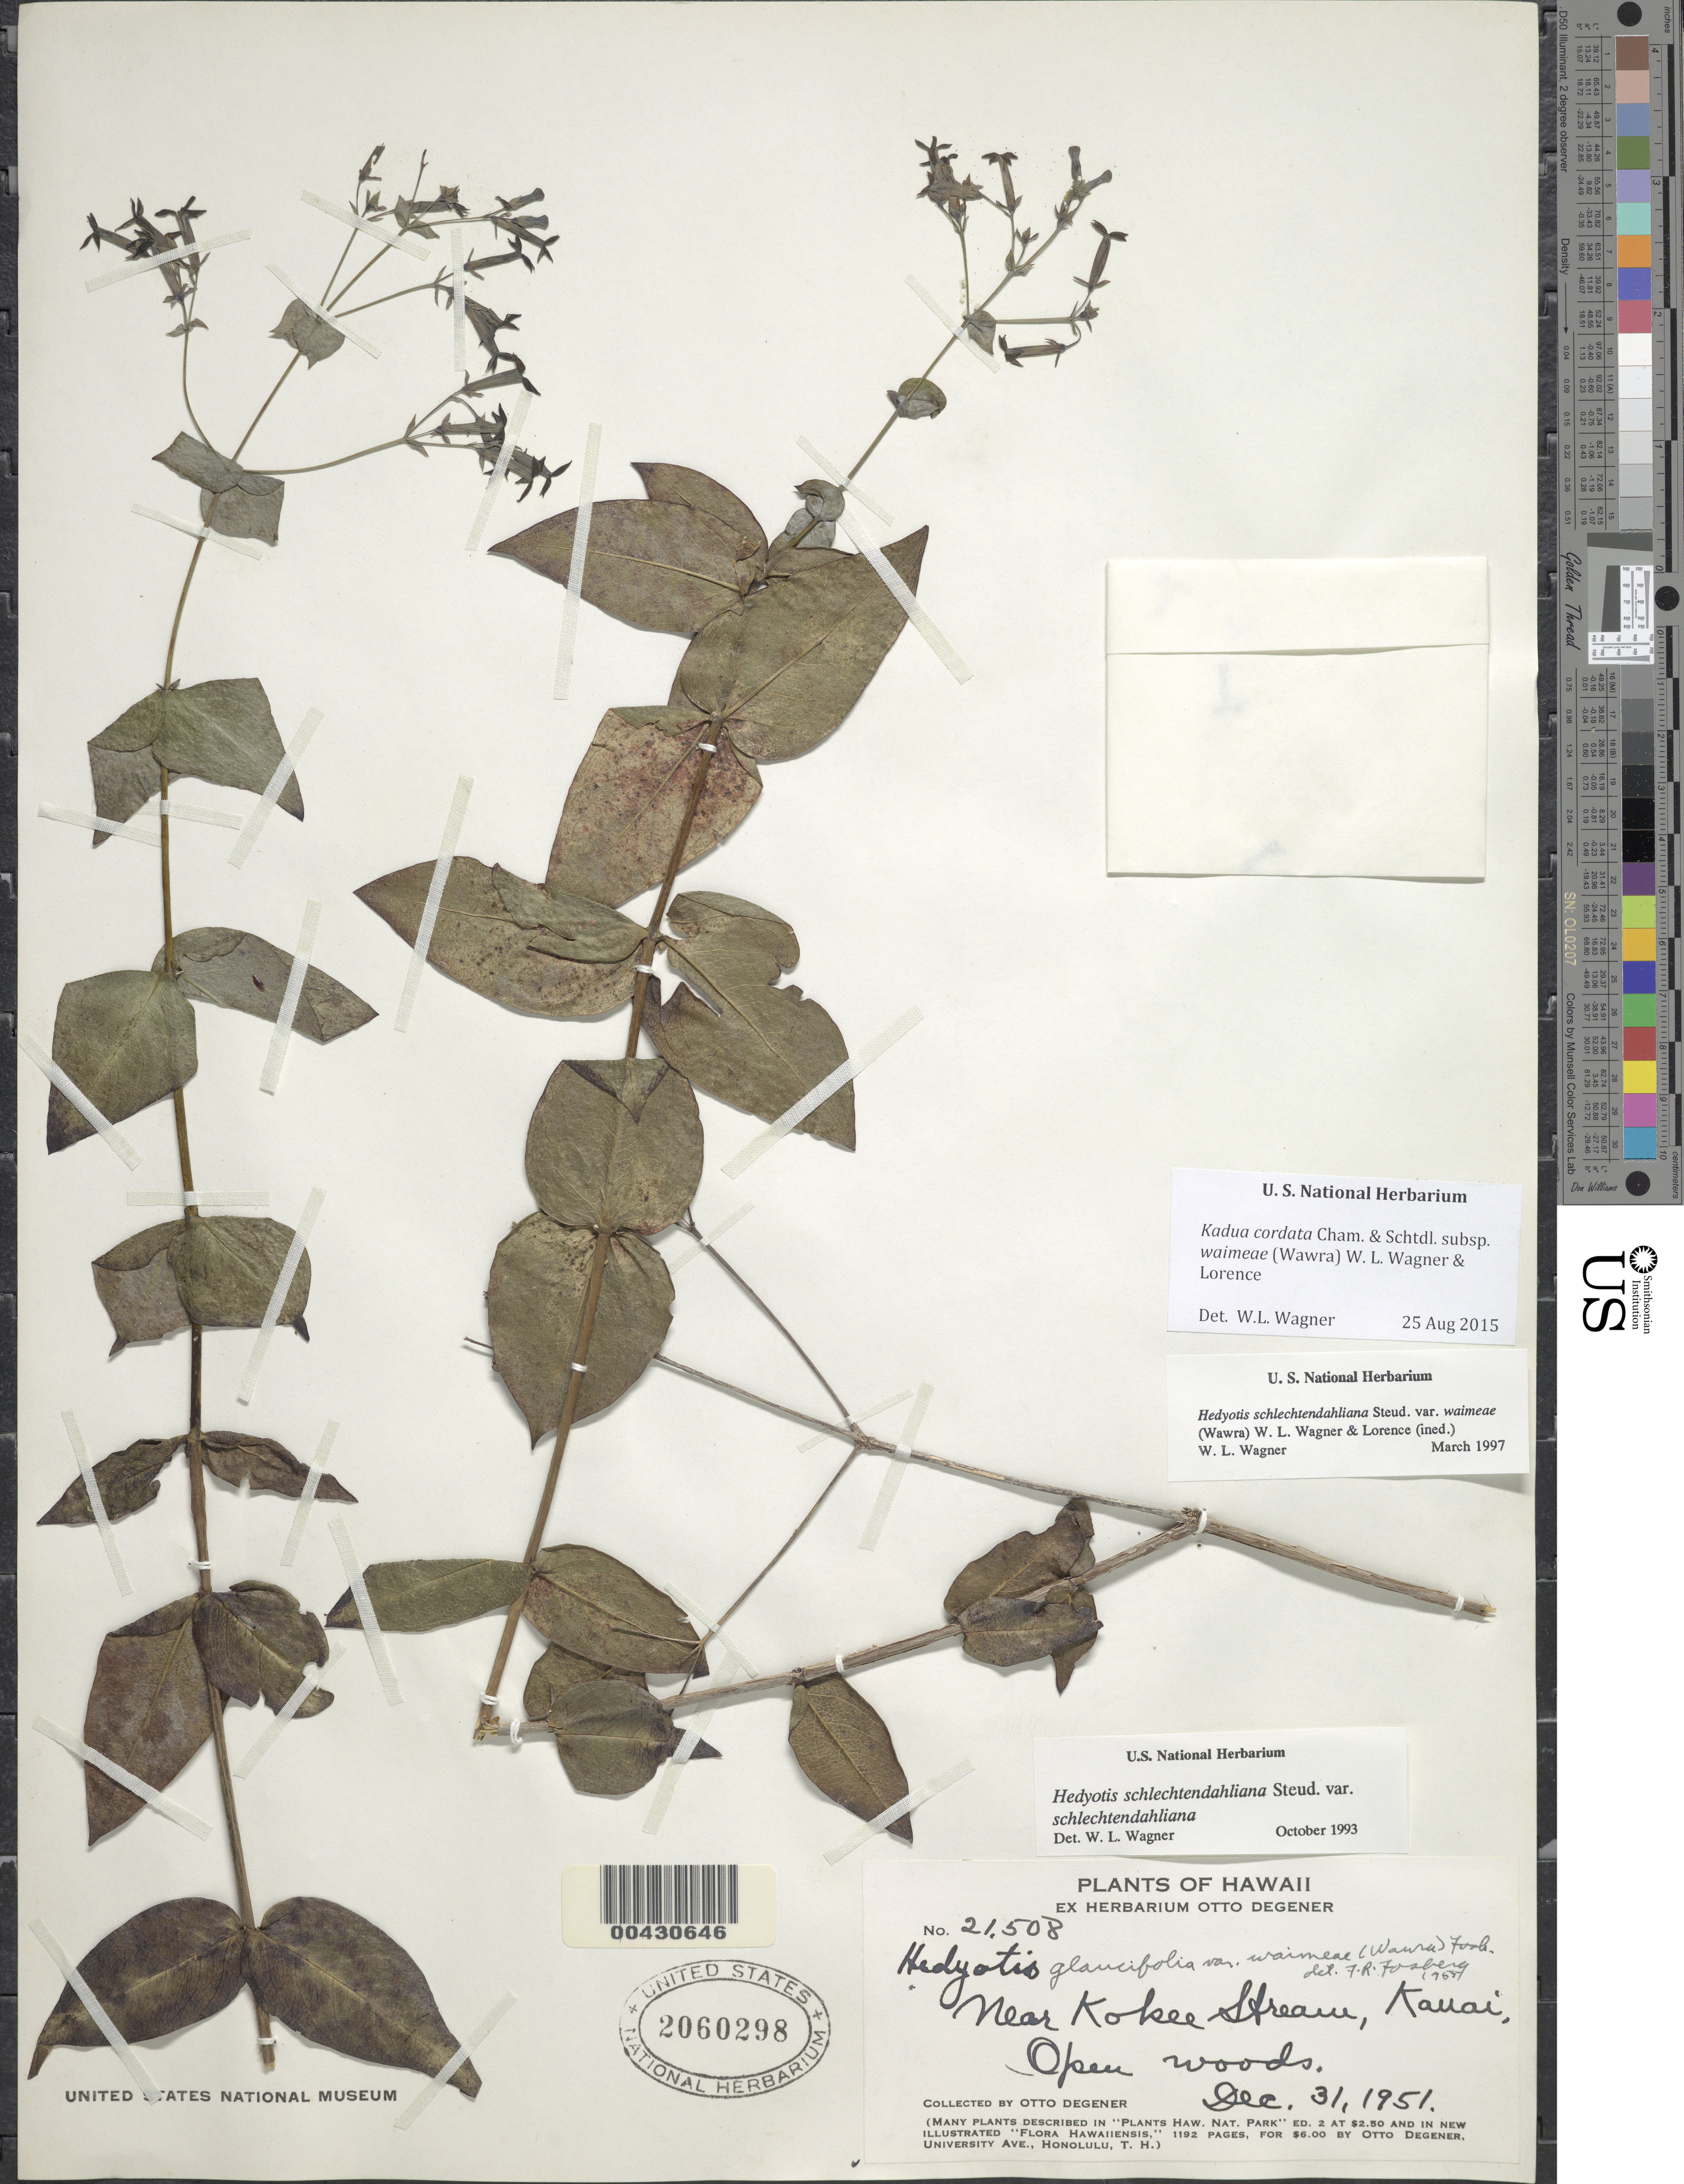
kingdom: Plantae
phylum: Tracheophyta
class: Magnoliopsida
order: Gentianales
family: Rubiaceae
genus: Kadua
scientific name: Kadua cordata subsp. waimeae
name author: (Wawra) W.L. Wagner & Lorence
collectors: O. Degener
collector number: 21508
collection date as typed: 31 Dec 1951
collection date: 1951-12-31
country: United States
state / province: Hawaii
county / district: Kauai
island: Kaua'i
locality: Near Kokee Stream, open woods.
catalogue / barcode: US 2060298